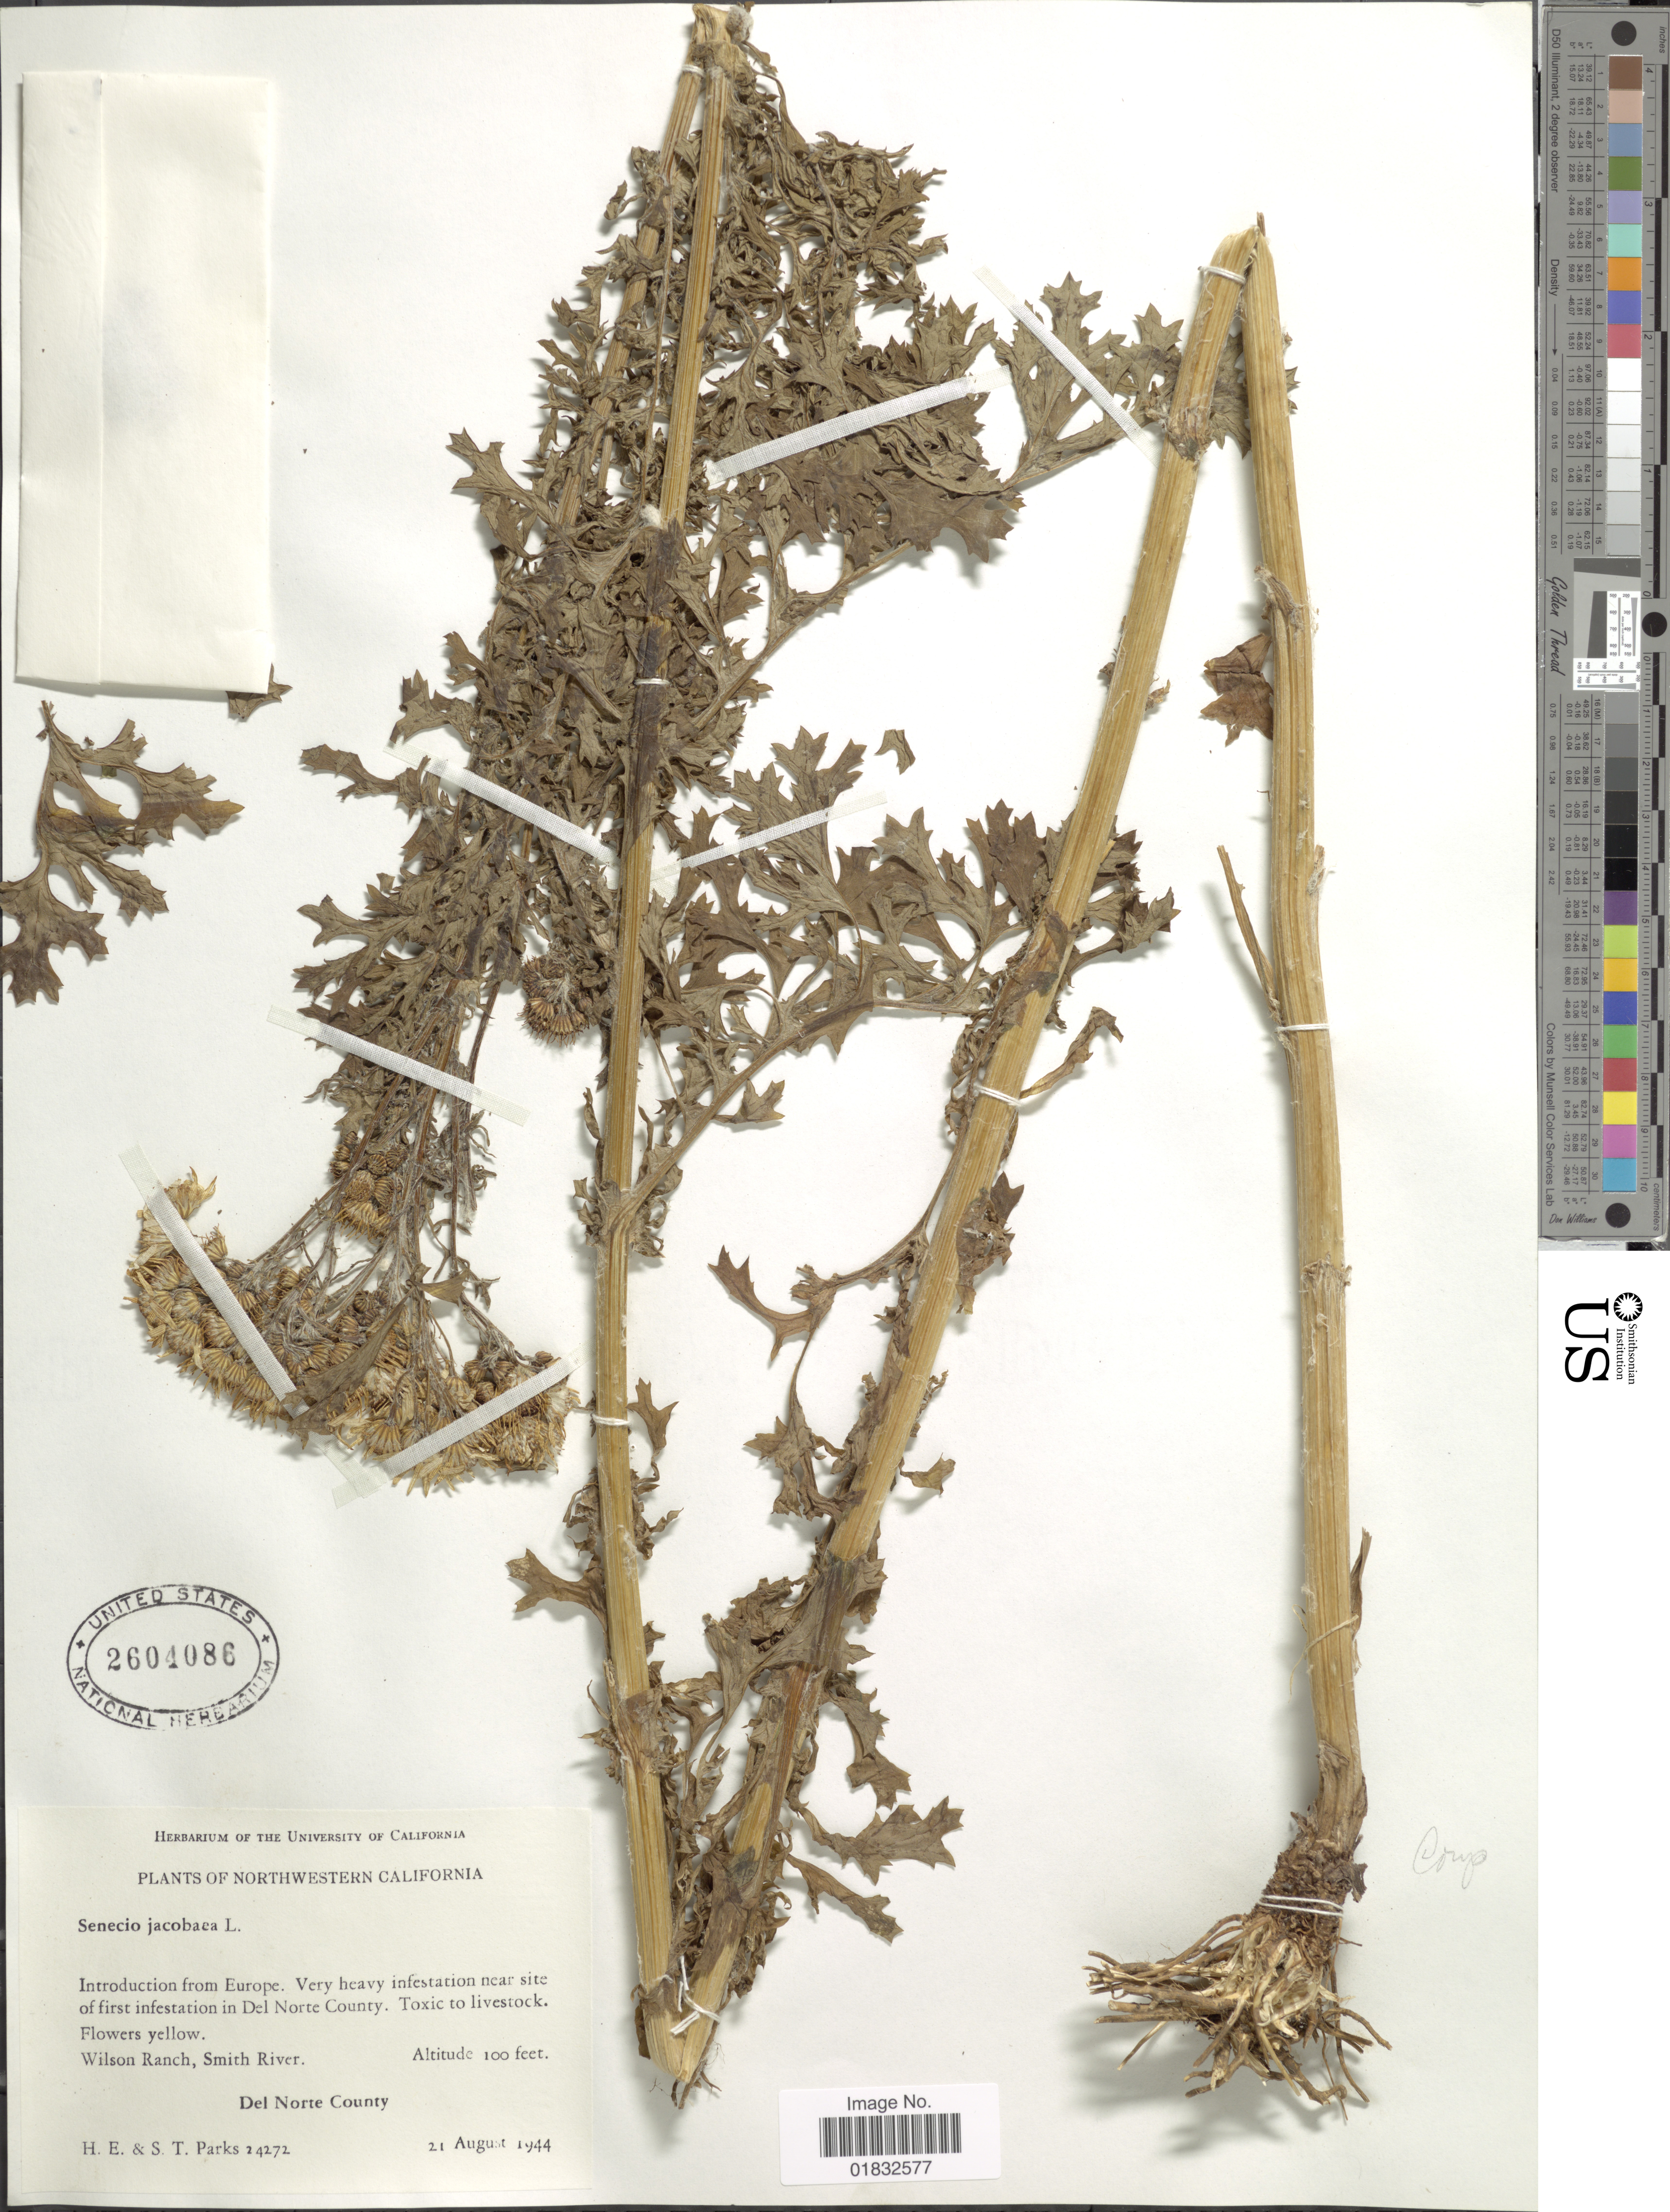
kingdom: Plantae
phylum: Tracheophyta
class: Magnoliopsida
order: Asterales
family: Asteraceae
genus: Jacobaea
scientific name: Jacobaea vulgaris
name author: Gaertn.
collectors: H. E. Parks & S. Parks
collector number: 24272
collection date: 1944-08-21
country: United States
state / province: California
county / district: Del Norte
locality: Northwestern California. very heavy infestation near site of first infestation in Del Norte County. Toxic to livestock, Wilson Ranch, Smith River. Del Norte County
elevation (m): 30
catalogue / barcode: US 2604086